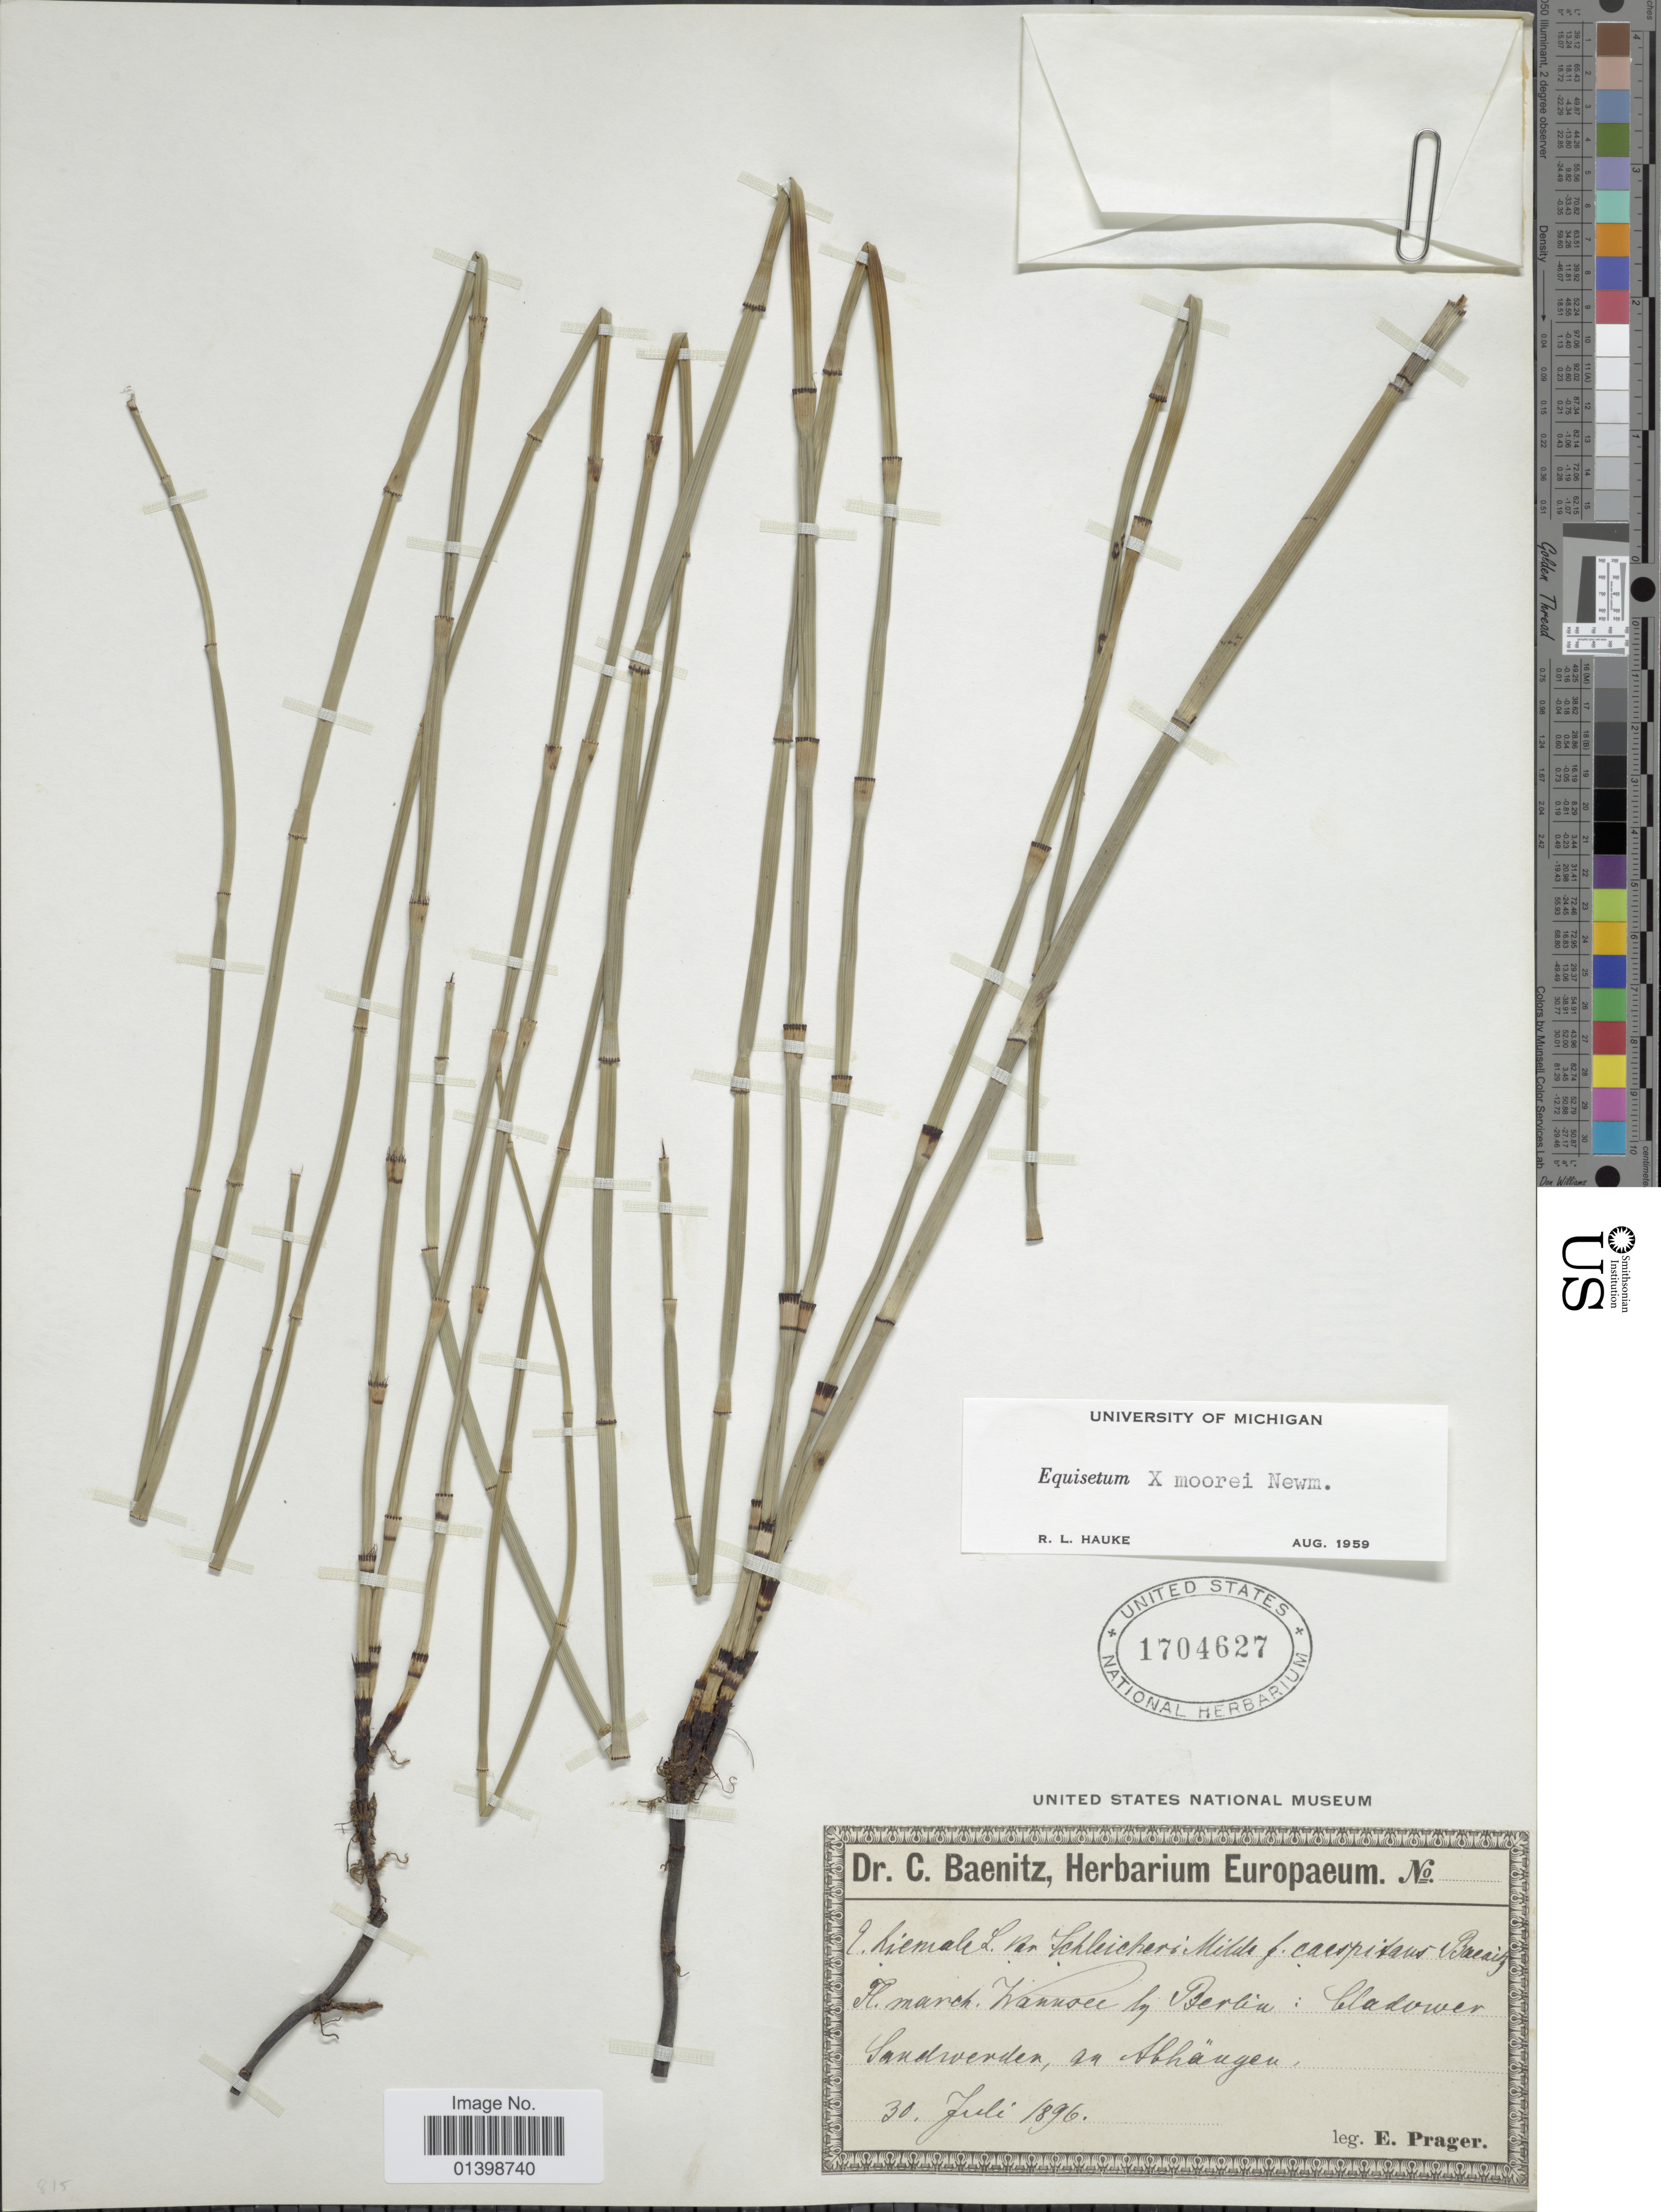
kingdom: Plantae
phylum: Tracheophyta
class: Polypodiopsida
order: Equisetales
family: Equisetaceae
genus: Equisetum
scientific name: Equisetum moorei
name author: Newman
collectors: E. Prager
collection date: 1896-07-30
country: Germany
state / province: Berlin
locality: Fl march. Kannsee by Berbia: bladower Sandwerder, in Abhängen [interpreted]e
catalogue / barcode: US 1704627